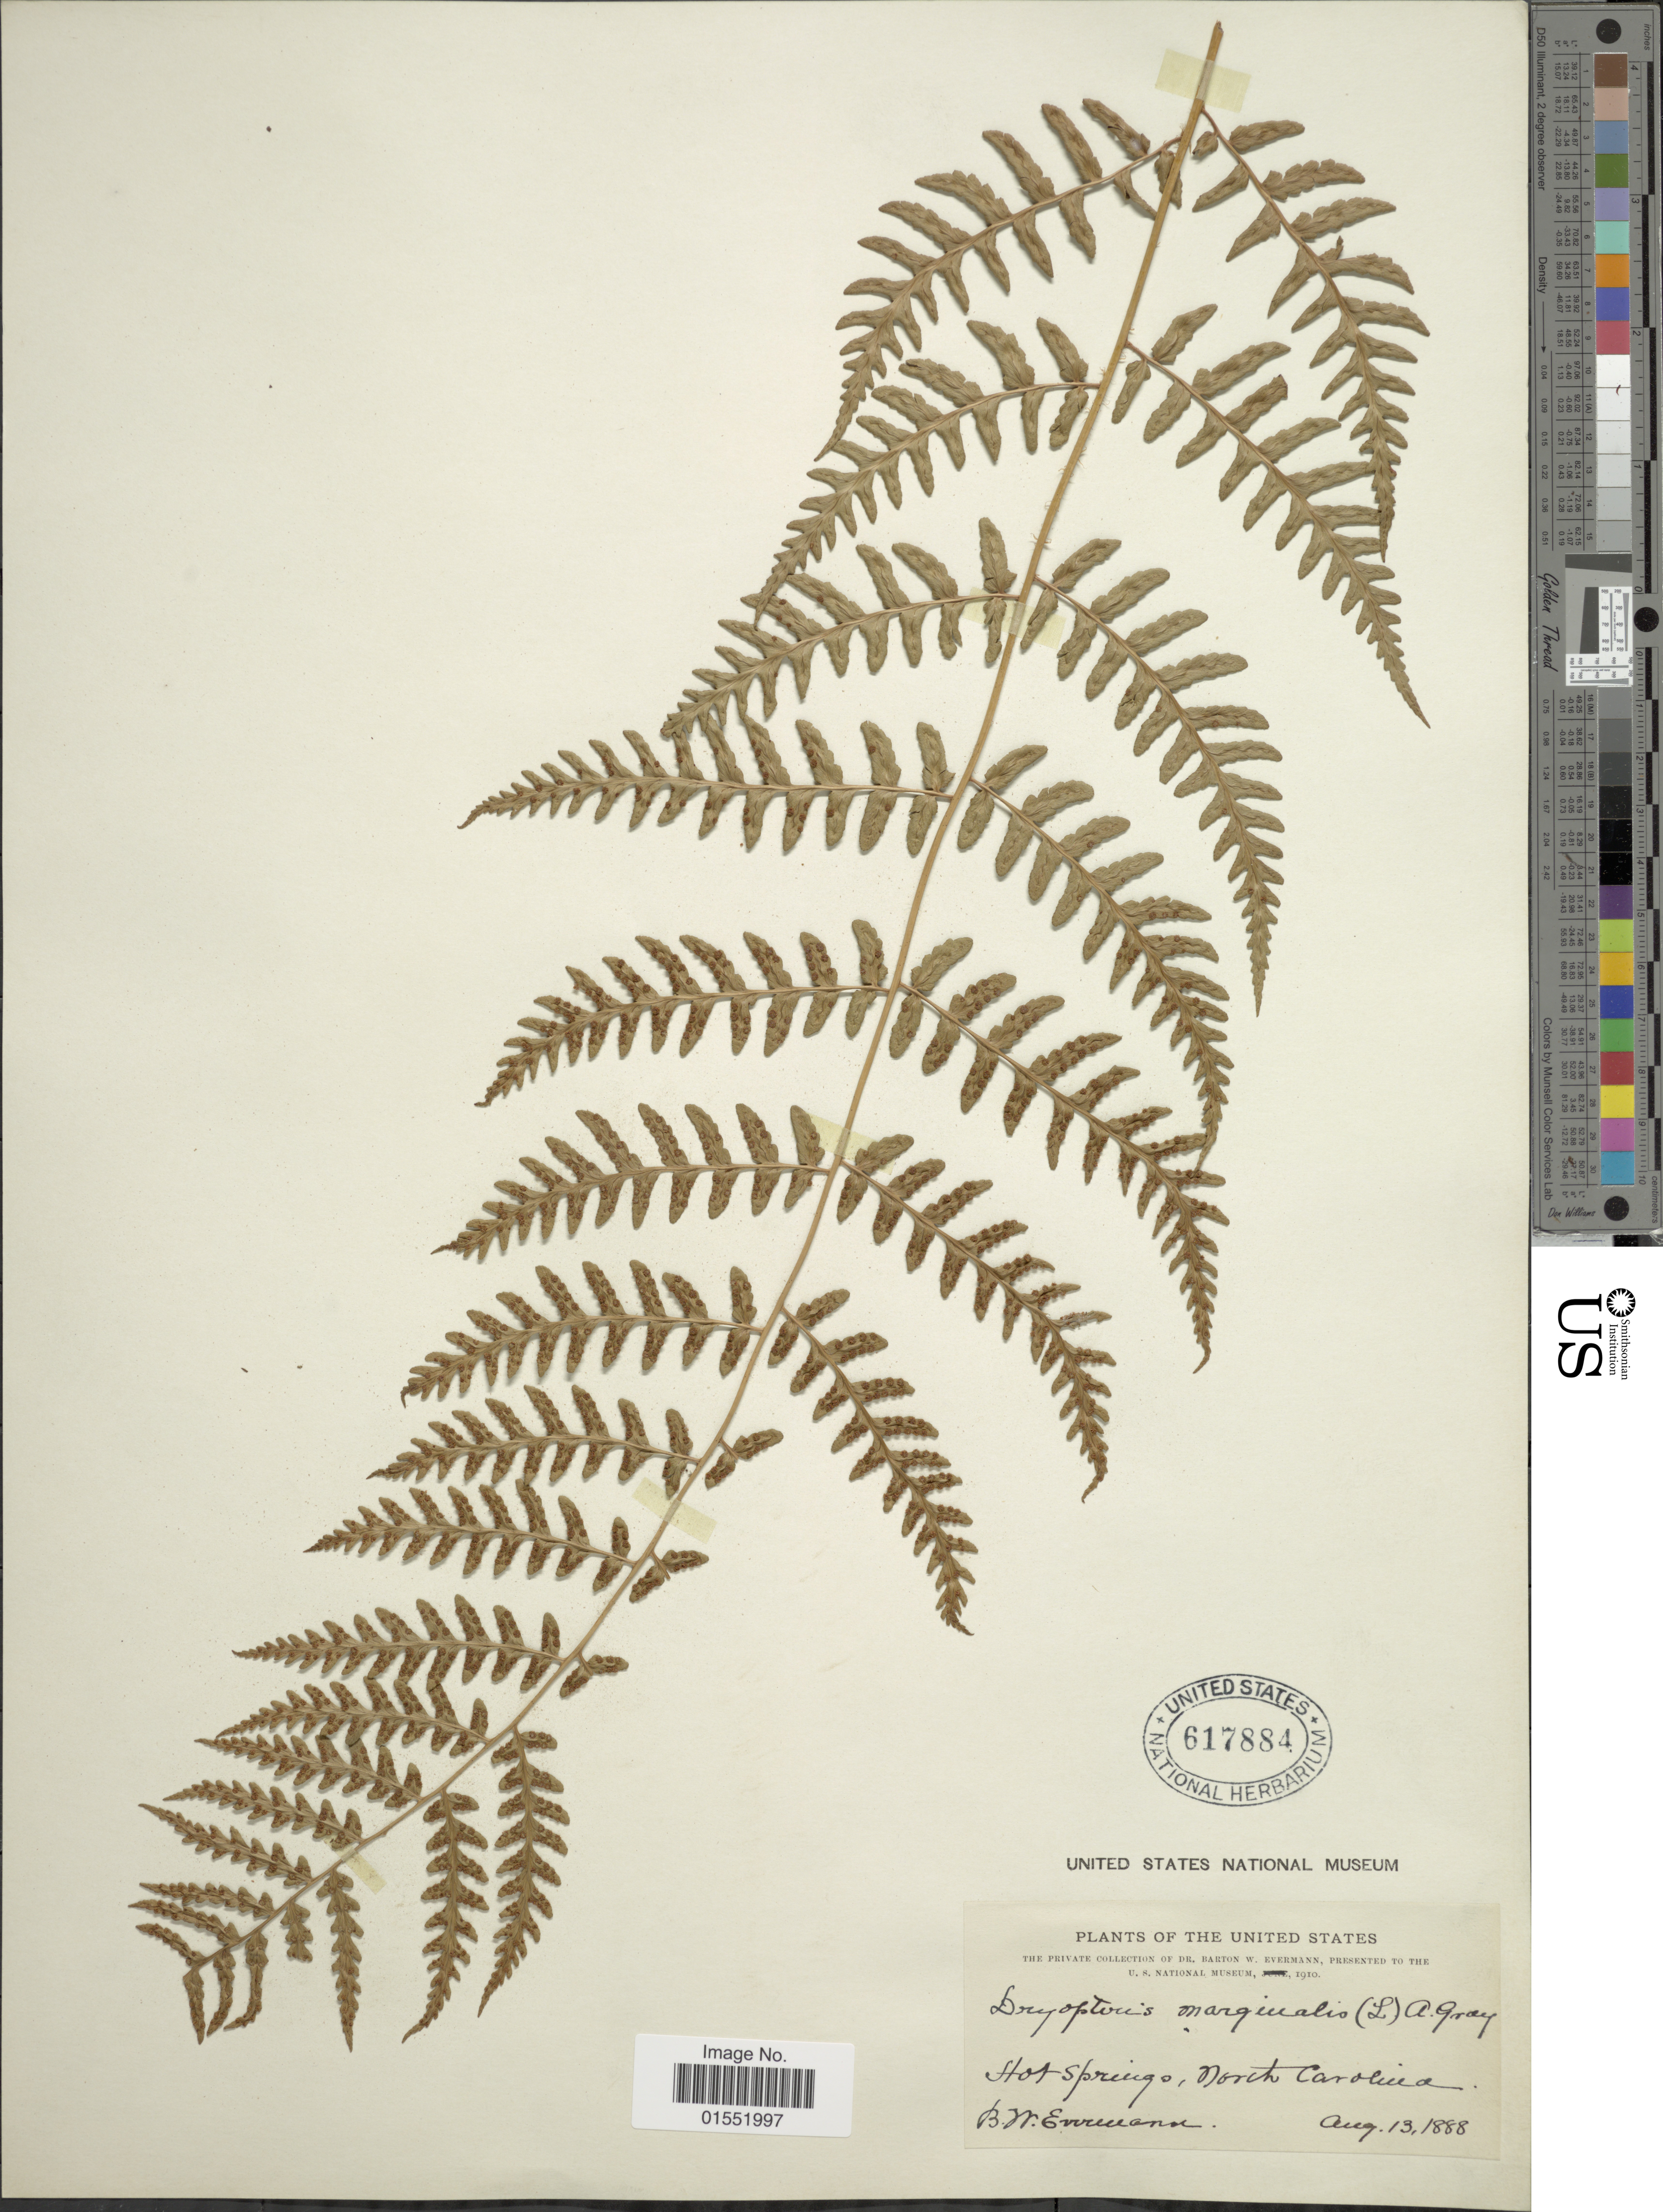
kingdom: Plantae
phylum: Tracheophyta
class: Polypodiopsida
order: Polypodiales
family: Dryopteridaceae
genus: Dryopteris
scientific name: Dryopteris marginalis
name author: (L.) A. Gray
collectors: B. W. Evermann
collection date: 1888-08-13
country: United States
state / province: North Carolina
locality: Hot Springs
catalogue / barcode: US 617884